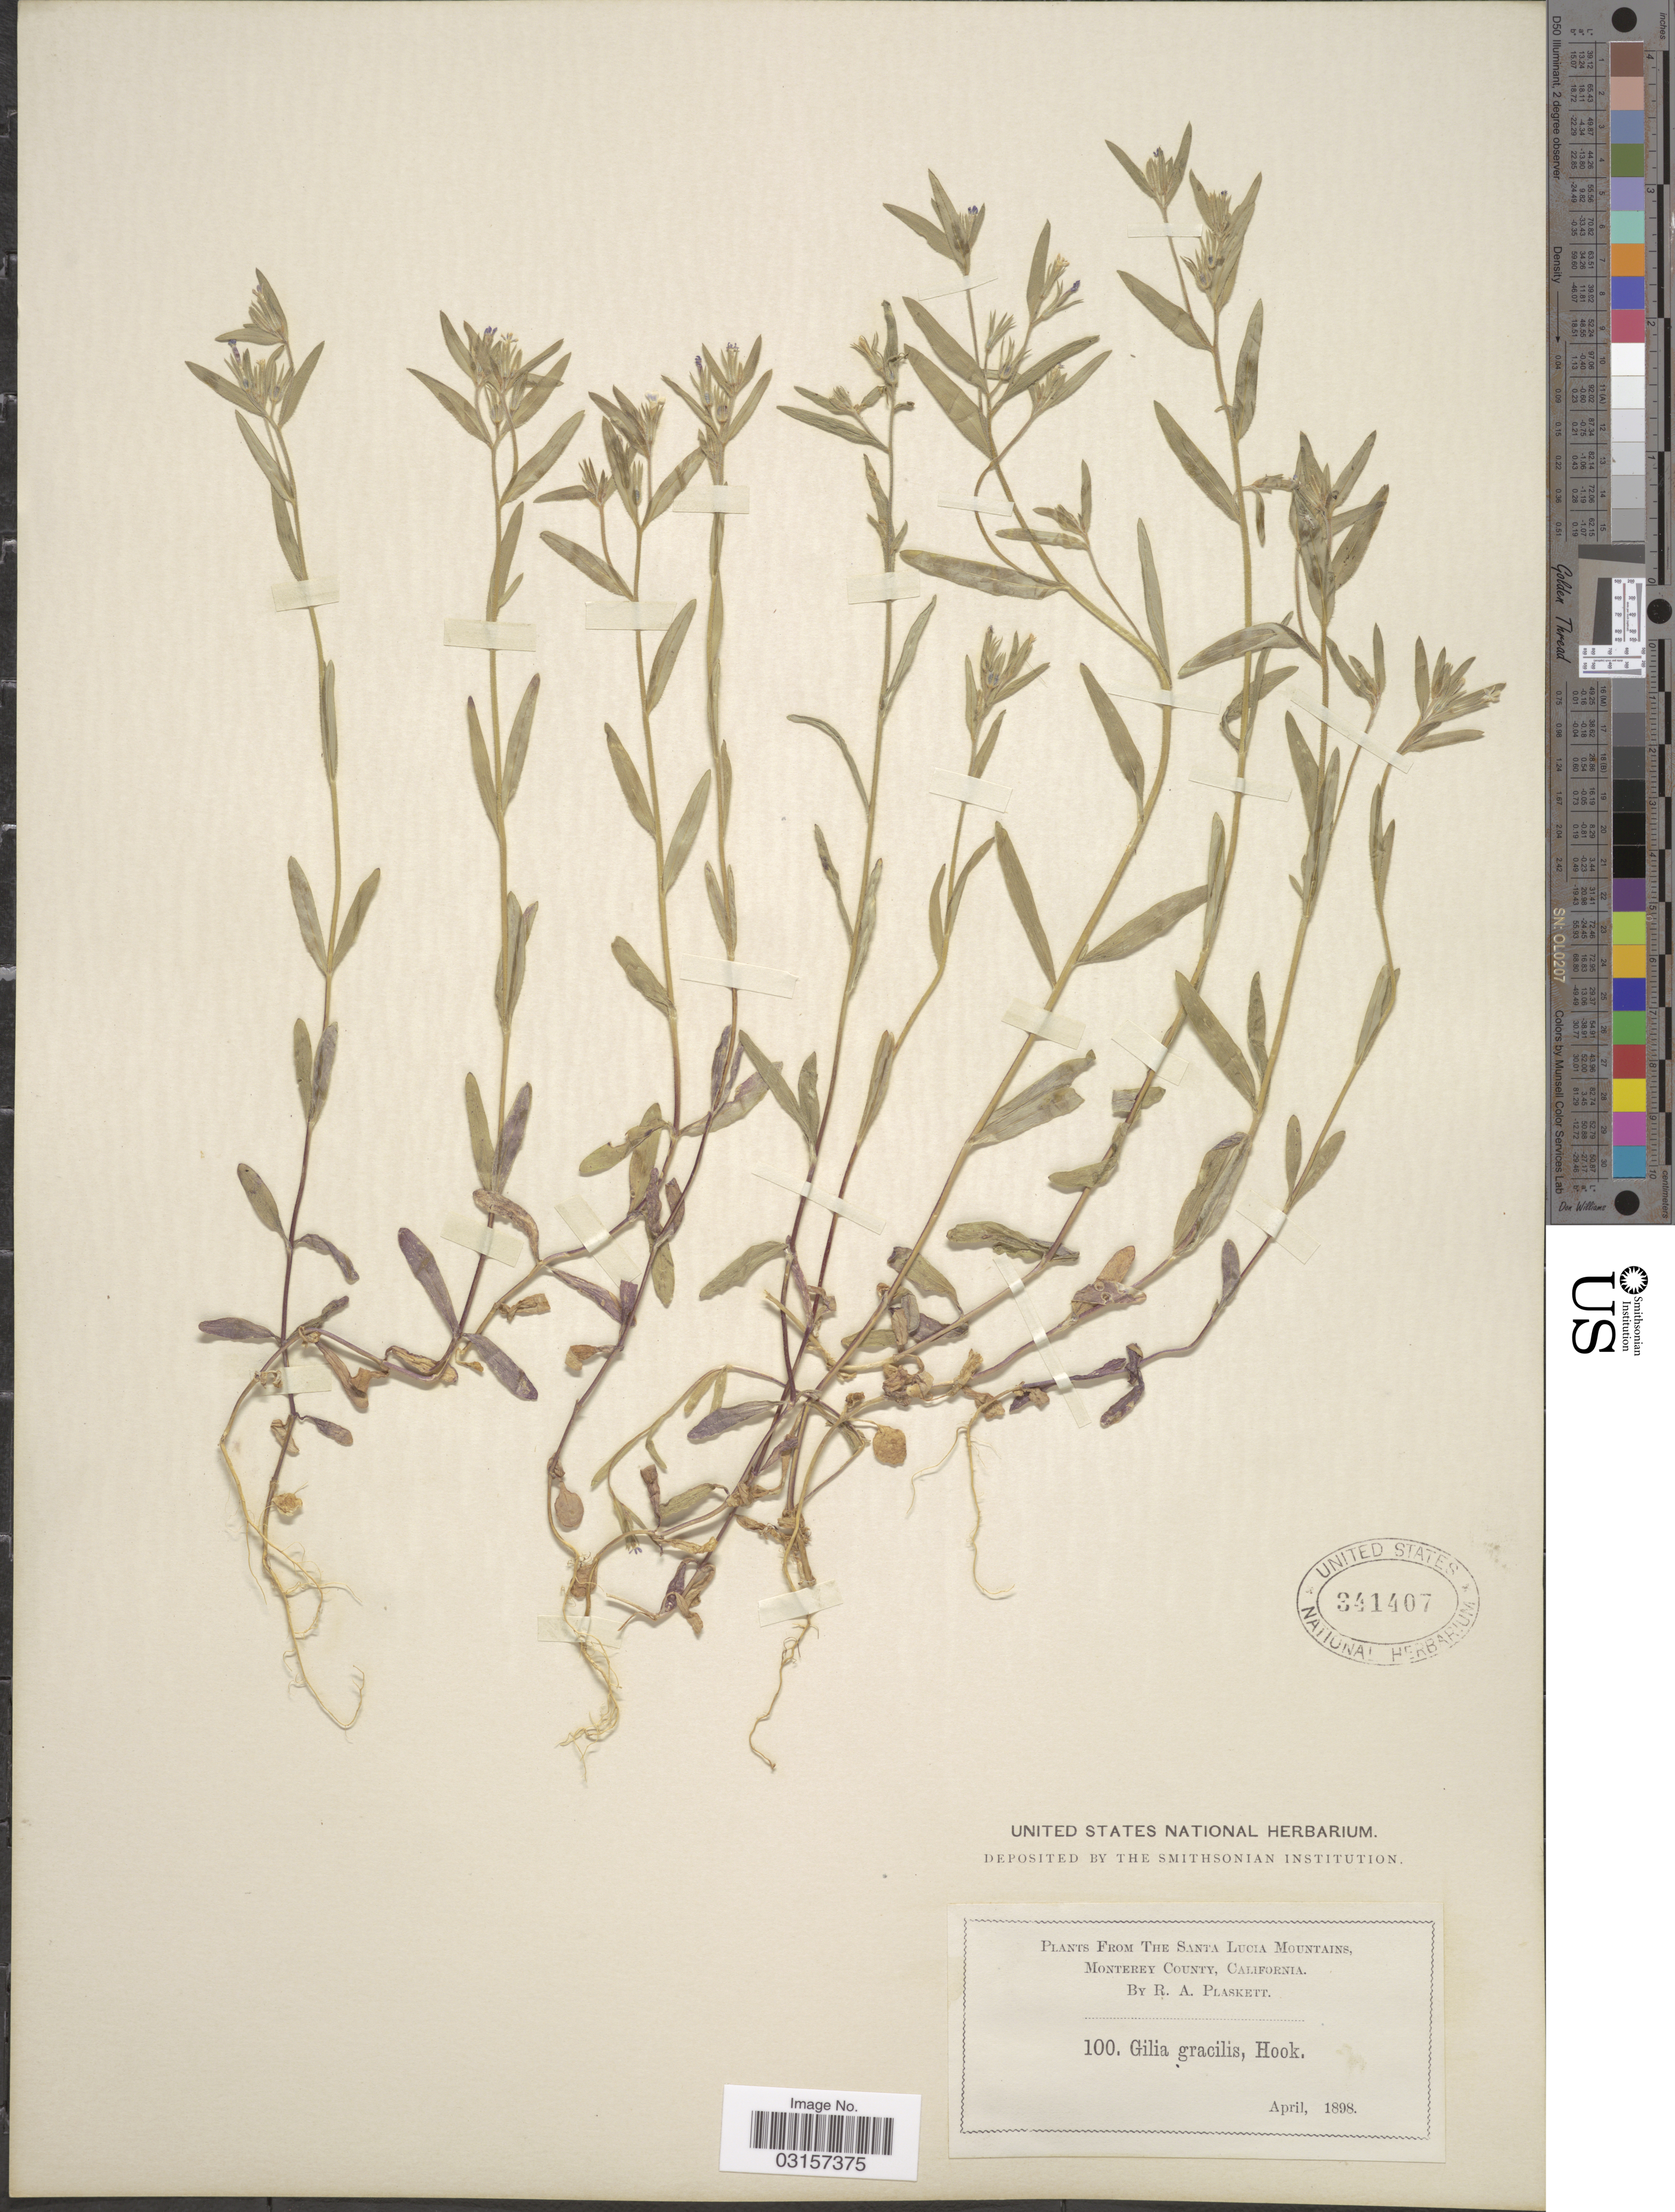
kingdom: Plantae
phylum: Tracheophyta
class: Magnoliopsida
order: Ericales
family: Polemoniaceae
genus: Microsteris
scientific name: Microsteris gracilis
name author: (Hook.) Greene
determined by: (US) Smithsonian Institution - National Museum of Natural History - Department of Botany (UNITED STATES)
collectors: R. Plaskett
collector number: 100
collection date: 1898-04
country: United States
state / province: California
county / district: Monterey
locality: The Santa Lucia Mountains, Monterey County.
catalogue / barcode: US 341407